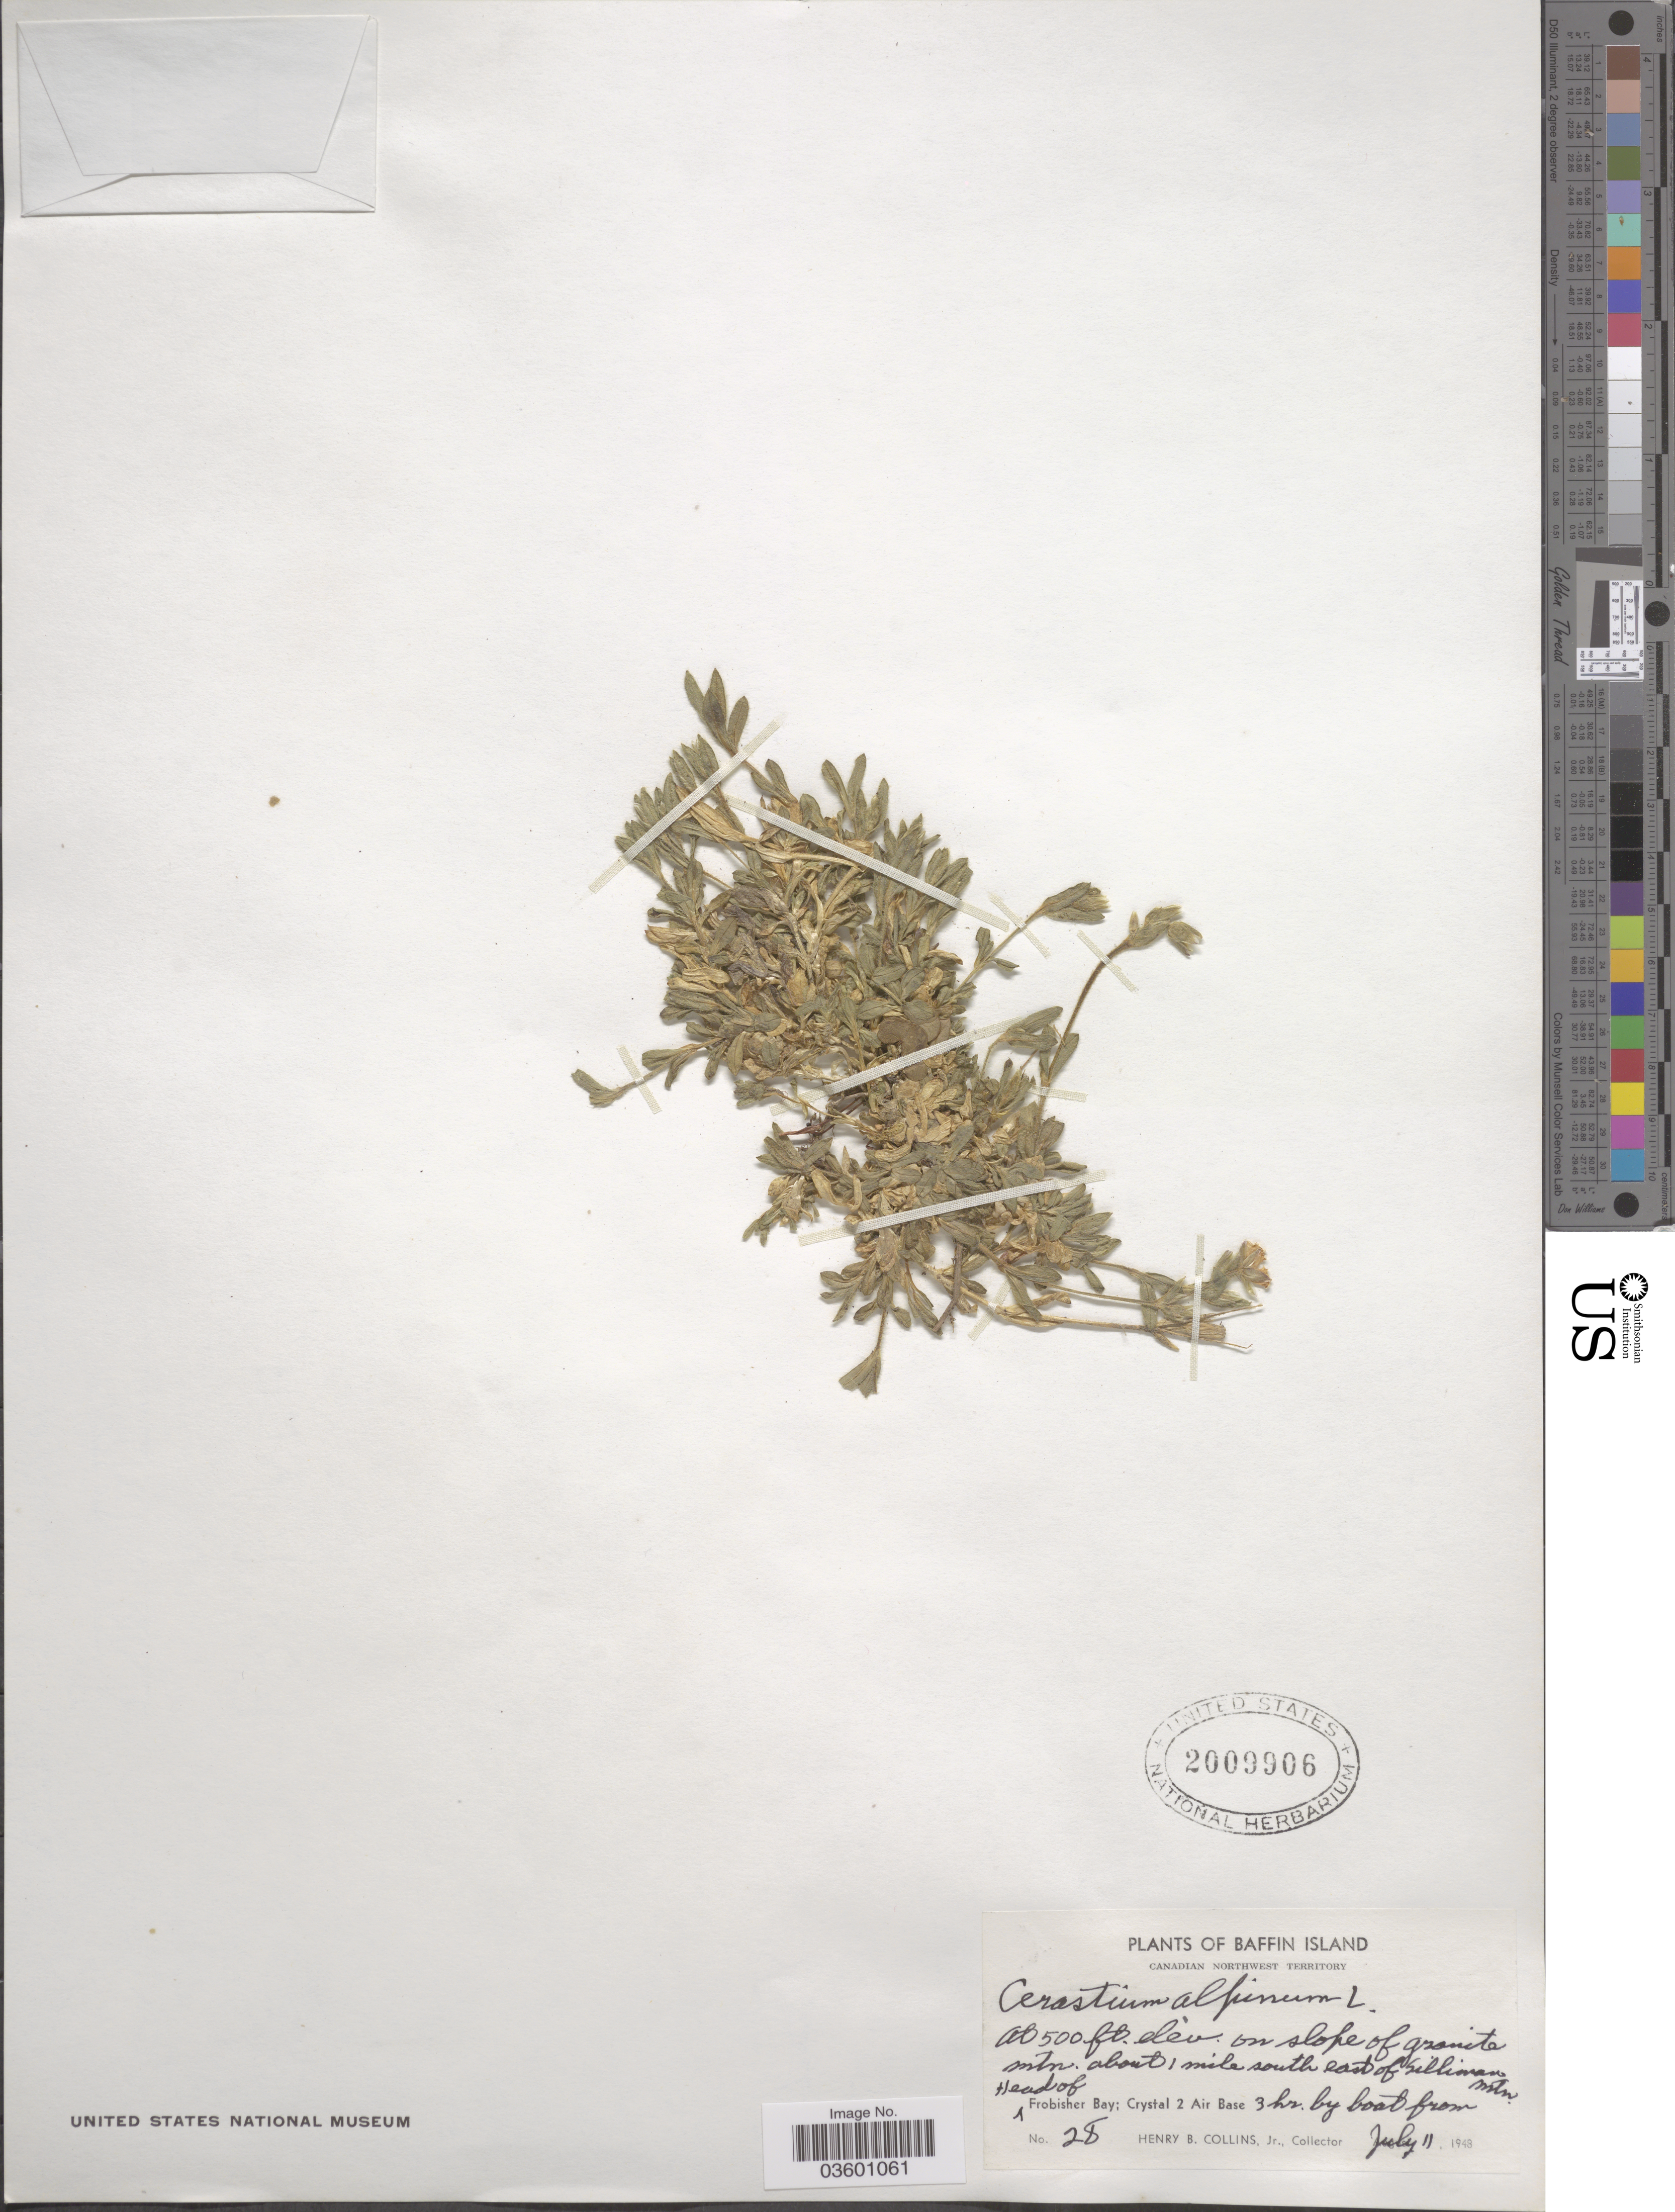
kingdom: Plantae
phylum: Tracheophyta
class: Magnoliopsida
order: Caryophyllales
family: Caryophyllaceae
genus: Cerastium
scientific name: Cerastium alpinum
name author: L.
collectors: H. Collins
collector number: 28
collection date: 1948-07-11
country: Canada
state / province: Northwest Territories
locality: Baffin Island. On slope of granite mtn. about 1 mile south east of Silliman Mtn. Head of Frobisher Bay; Crystal 2 Air Base 3 hr. by boat from.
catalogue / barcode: US 2009906